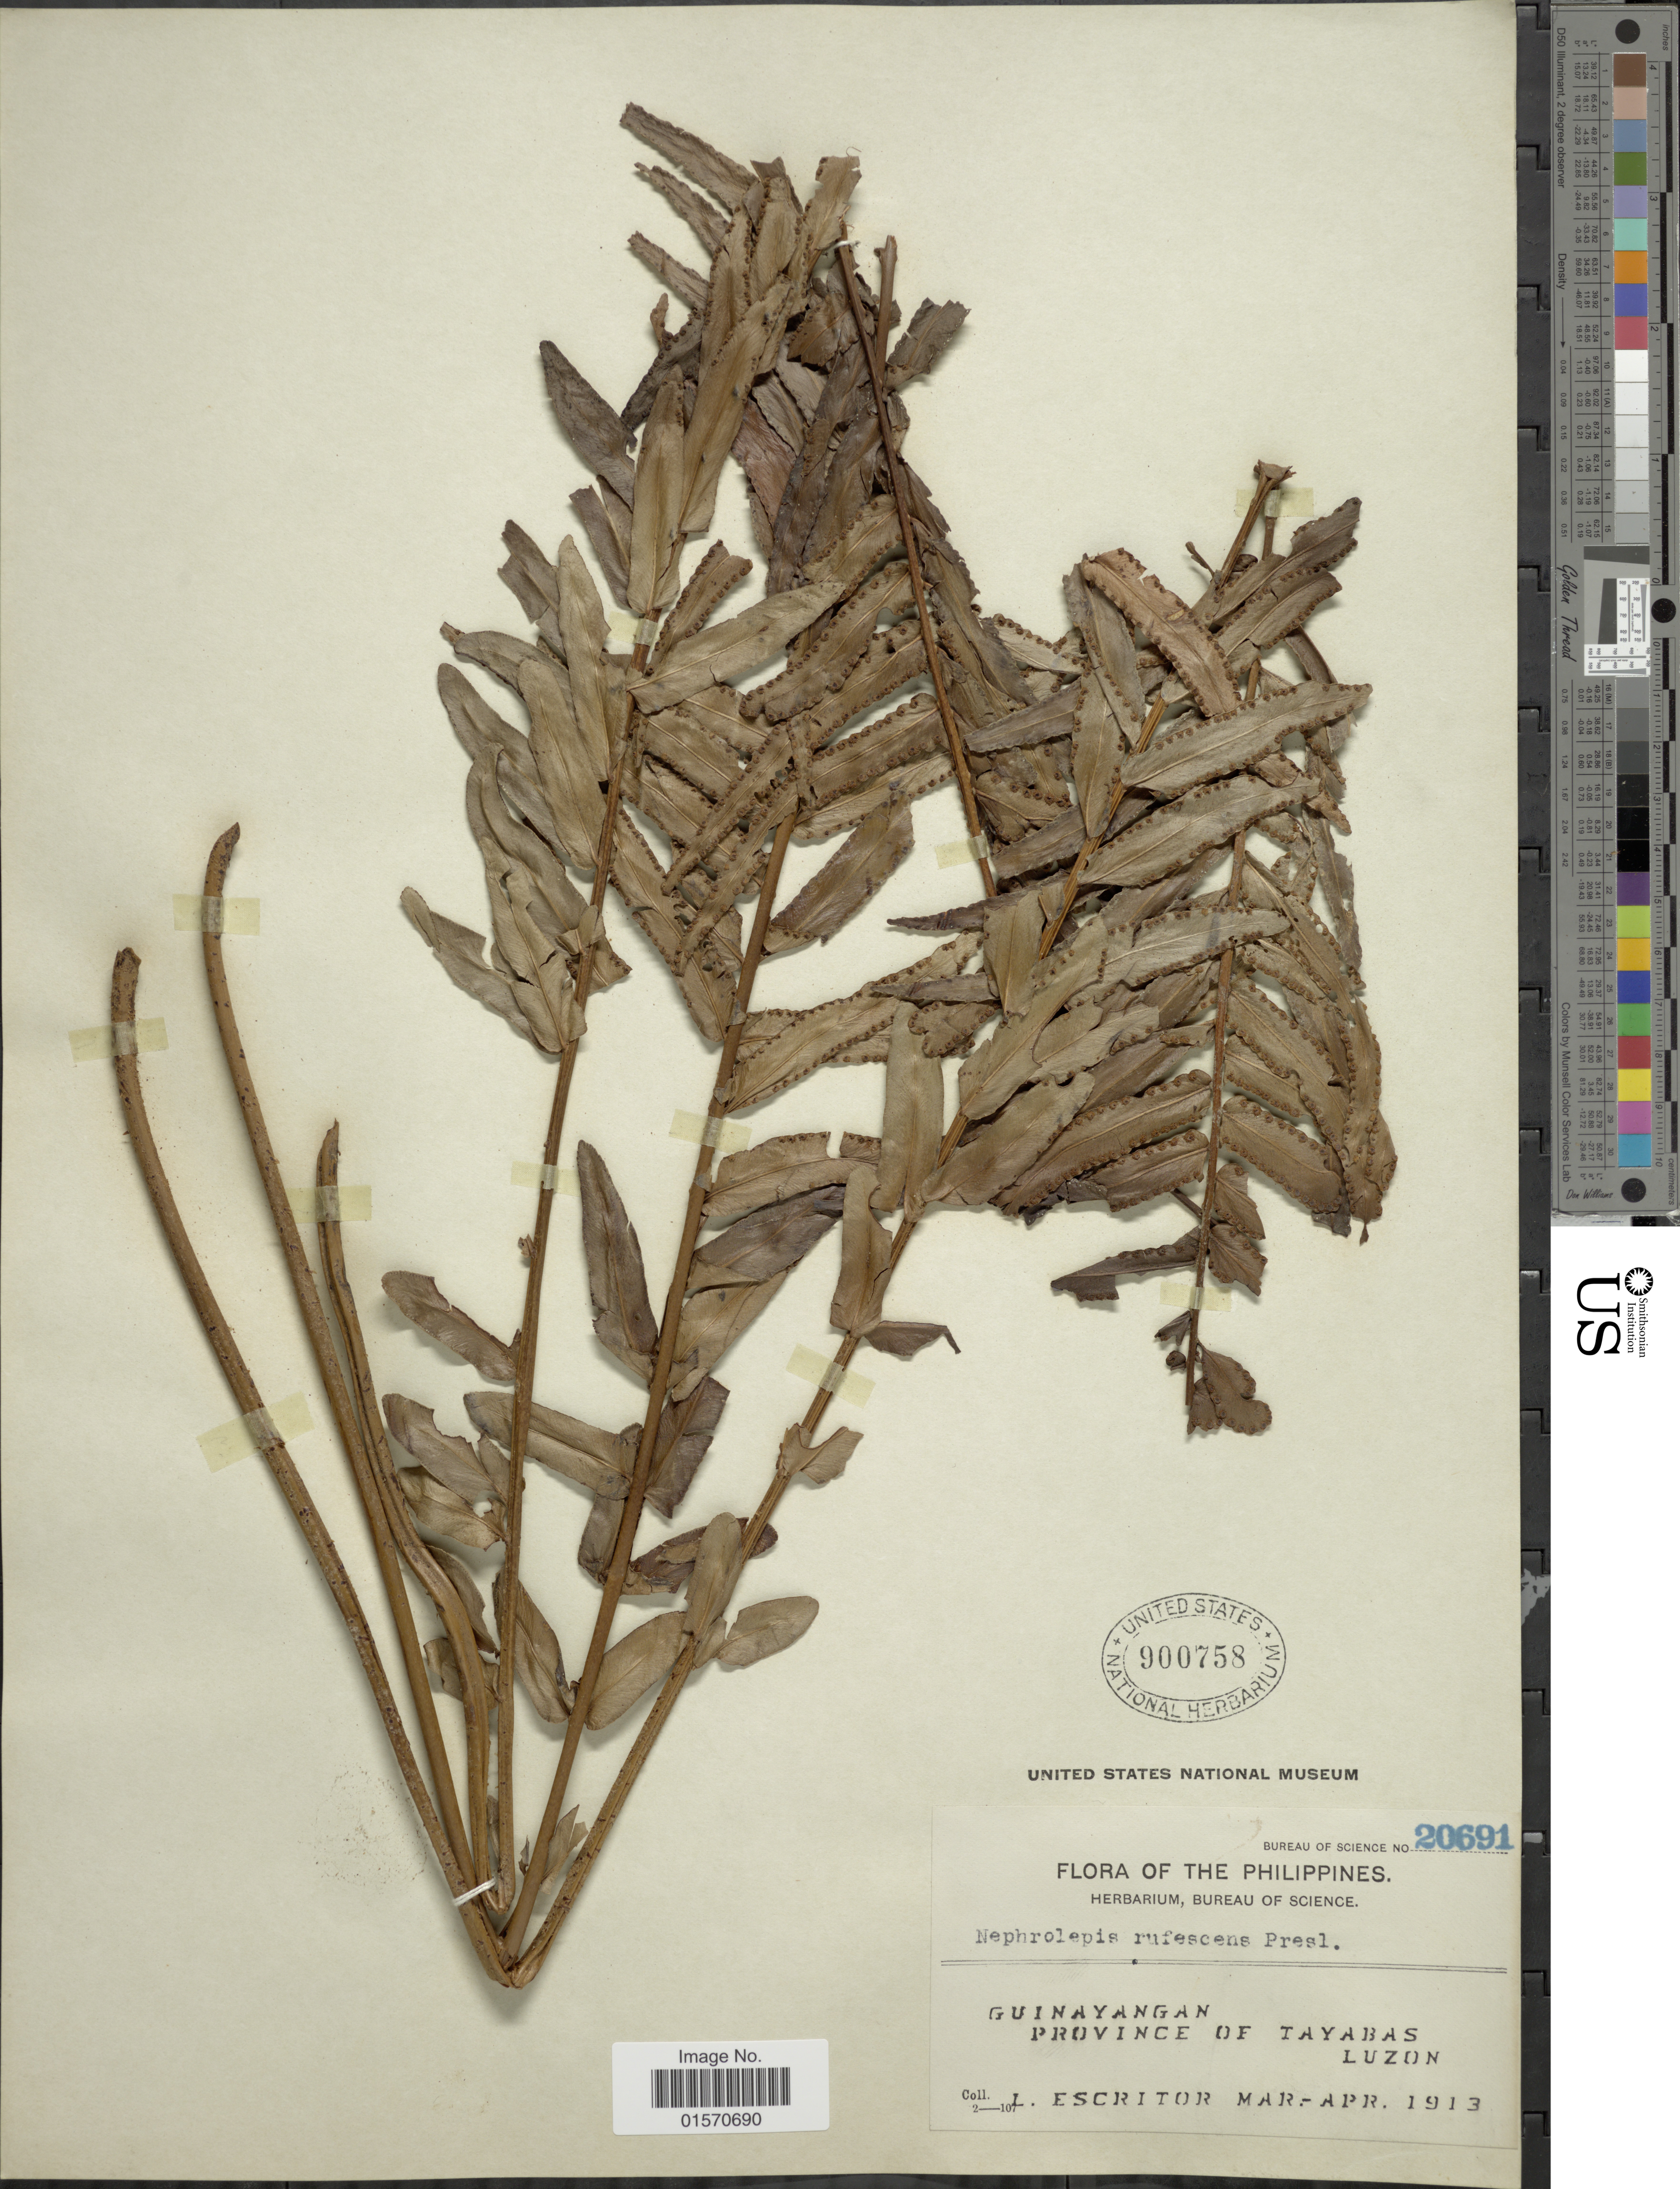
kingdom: Plantae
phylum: Tracheophyta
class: Polypodiopsida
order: Polypodiales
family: Nephrolepidaceae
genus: Nephrolepis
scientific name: Nephrolepis rufescens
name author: Wawra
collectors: L. Escritor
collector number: Bureau of Science 20691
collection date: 1913-03/1913-04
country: Philippines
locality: Guinayangan. Province of Tayabas, Luzon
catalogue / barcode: US 900758